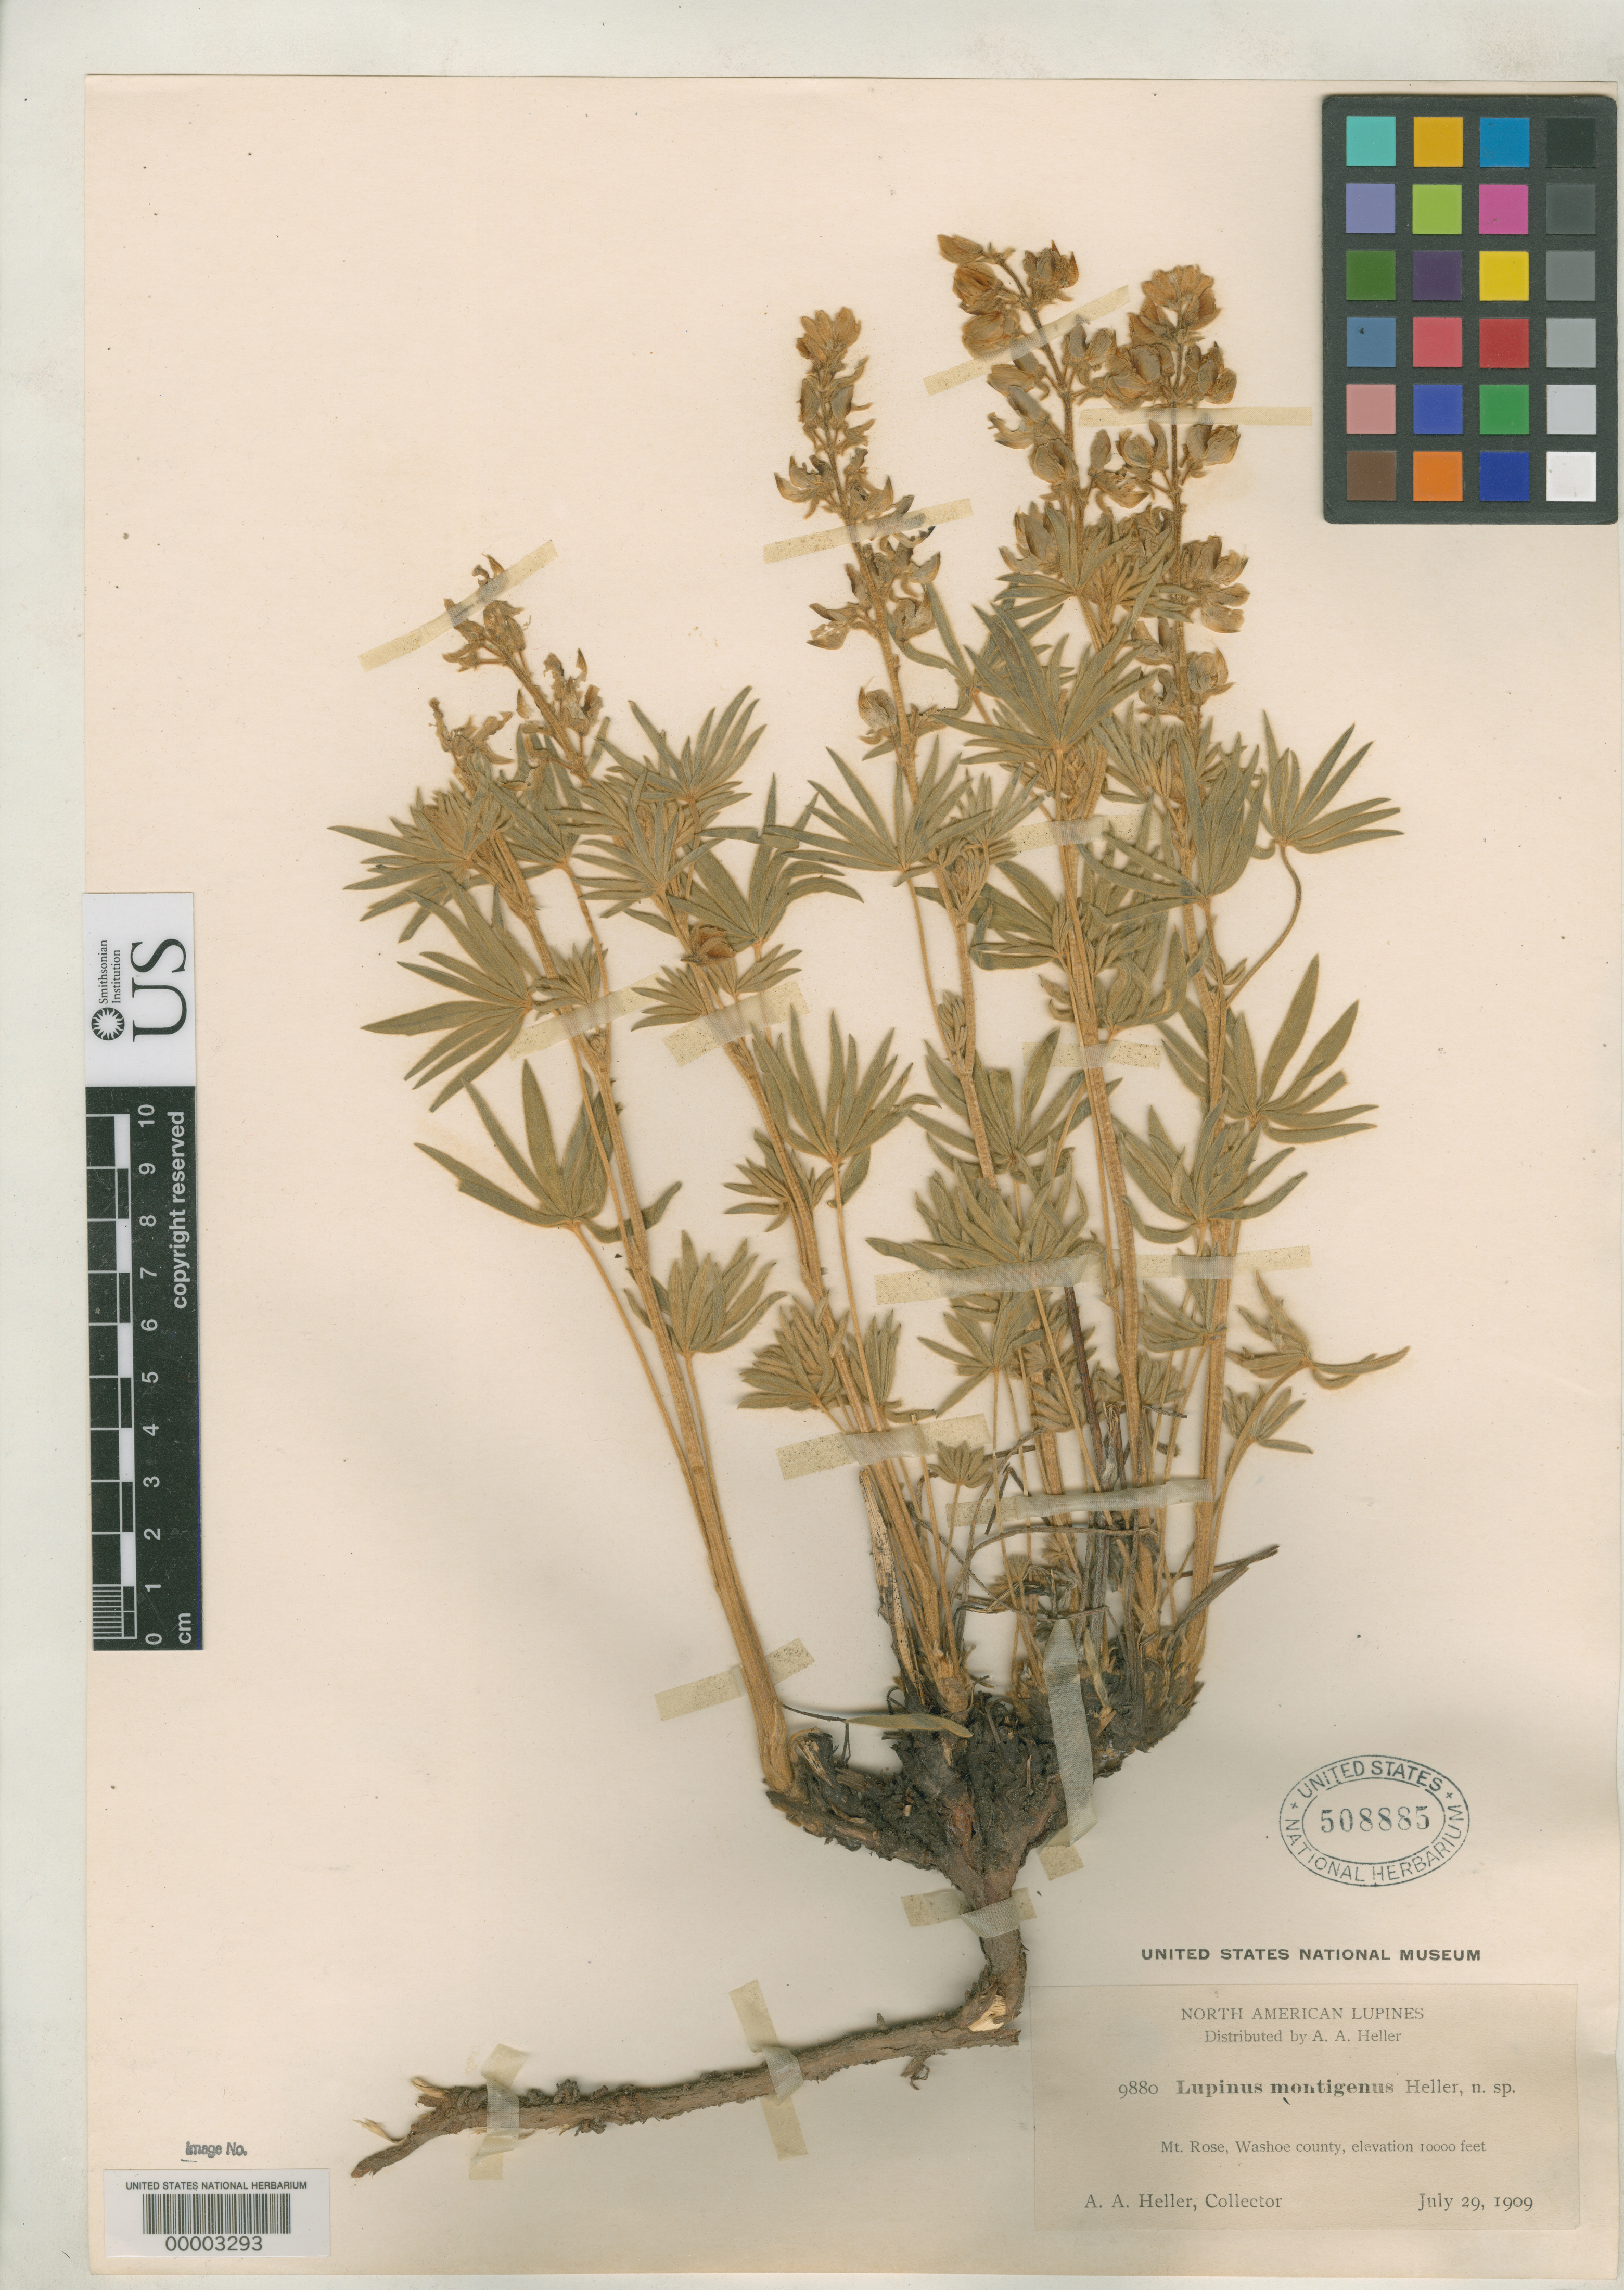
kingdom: Plantae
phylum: Tracheophyta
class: Magnoliopsida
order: Fabales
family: Fabaceae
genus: Lupinus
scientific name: Lupinus montigenus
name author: A. Heller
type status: Isotype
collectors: A. A. Heller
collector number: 9880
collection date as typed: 29 Jul 1909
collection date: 1909-07-29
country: United States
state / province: Nevada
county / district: Washoe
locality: Mt. Rose.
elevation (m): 3048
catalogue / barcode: US 508885